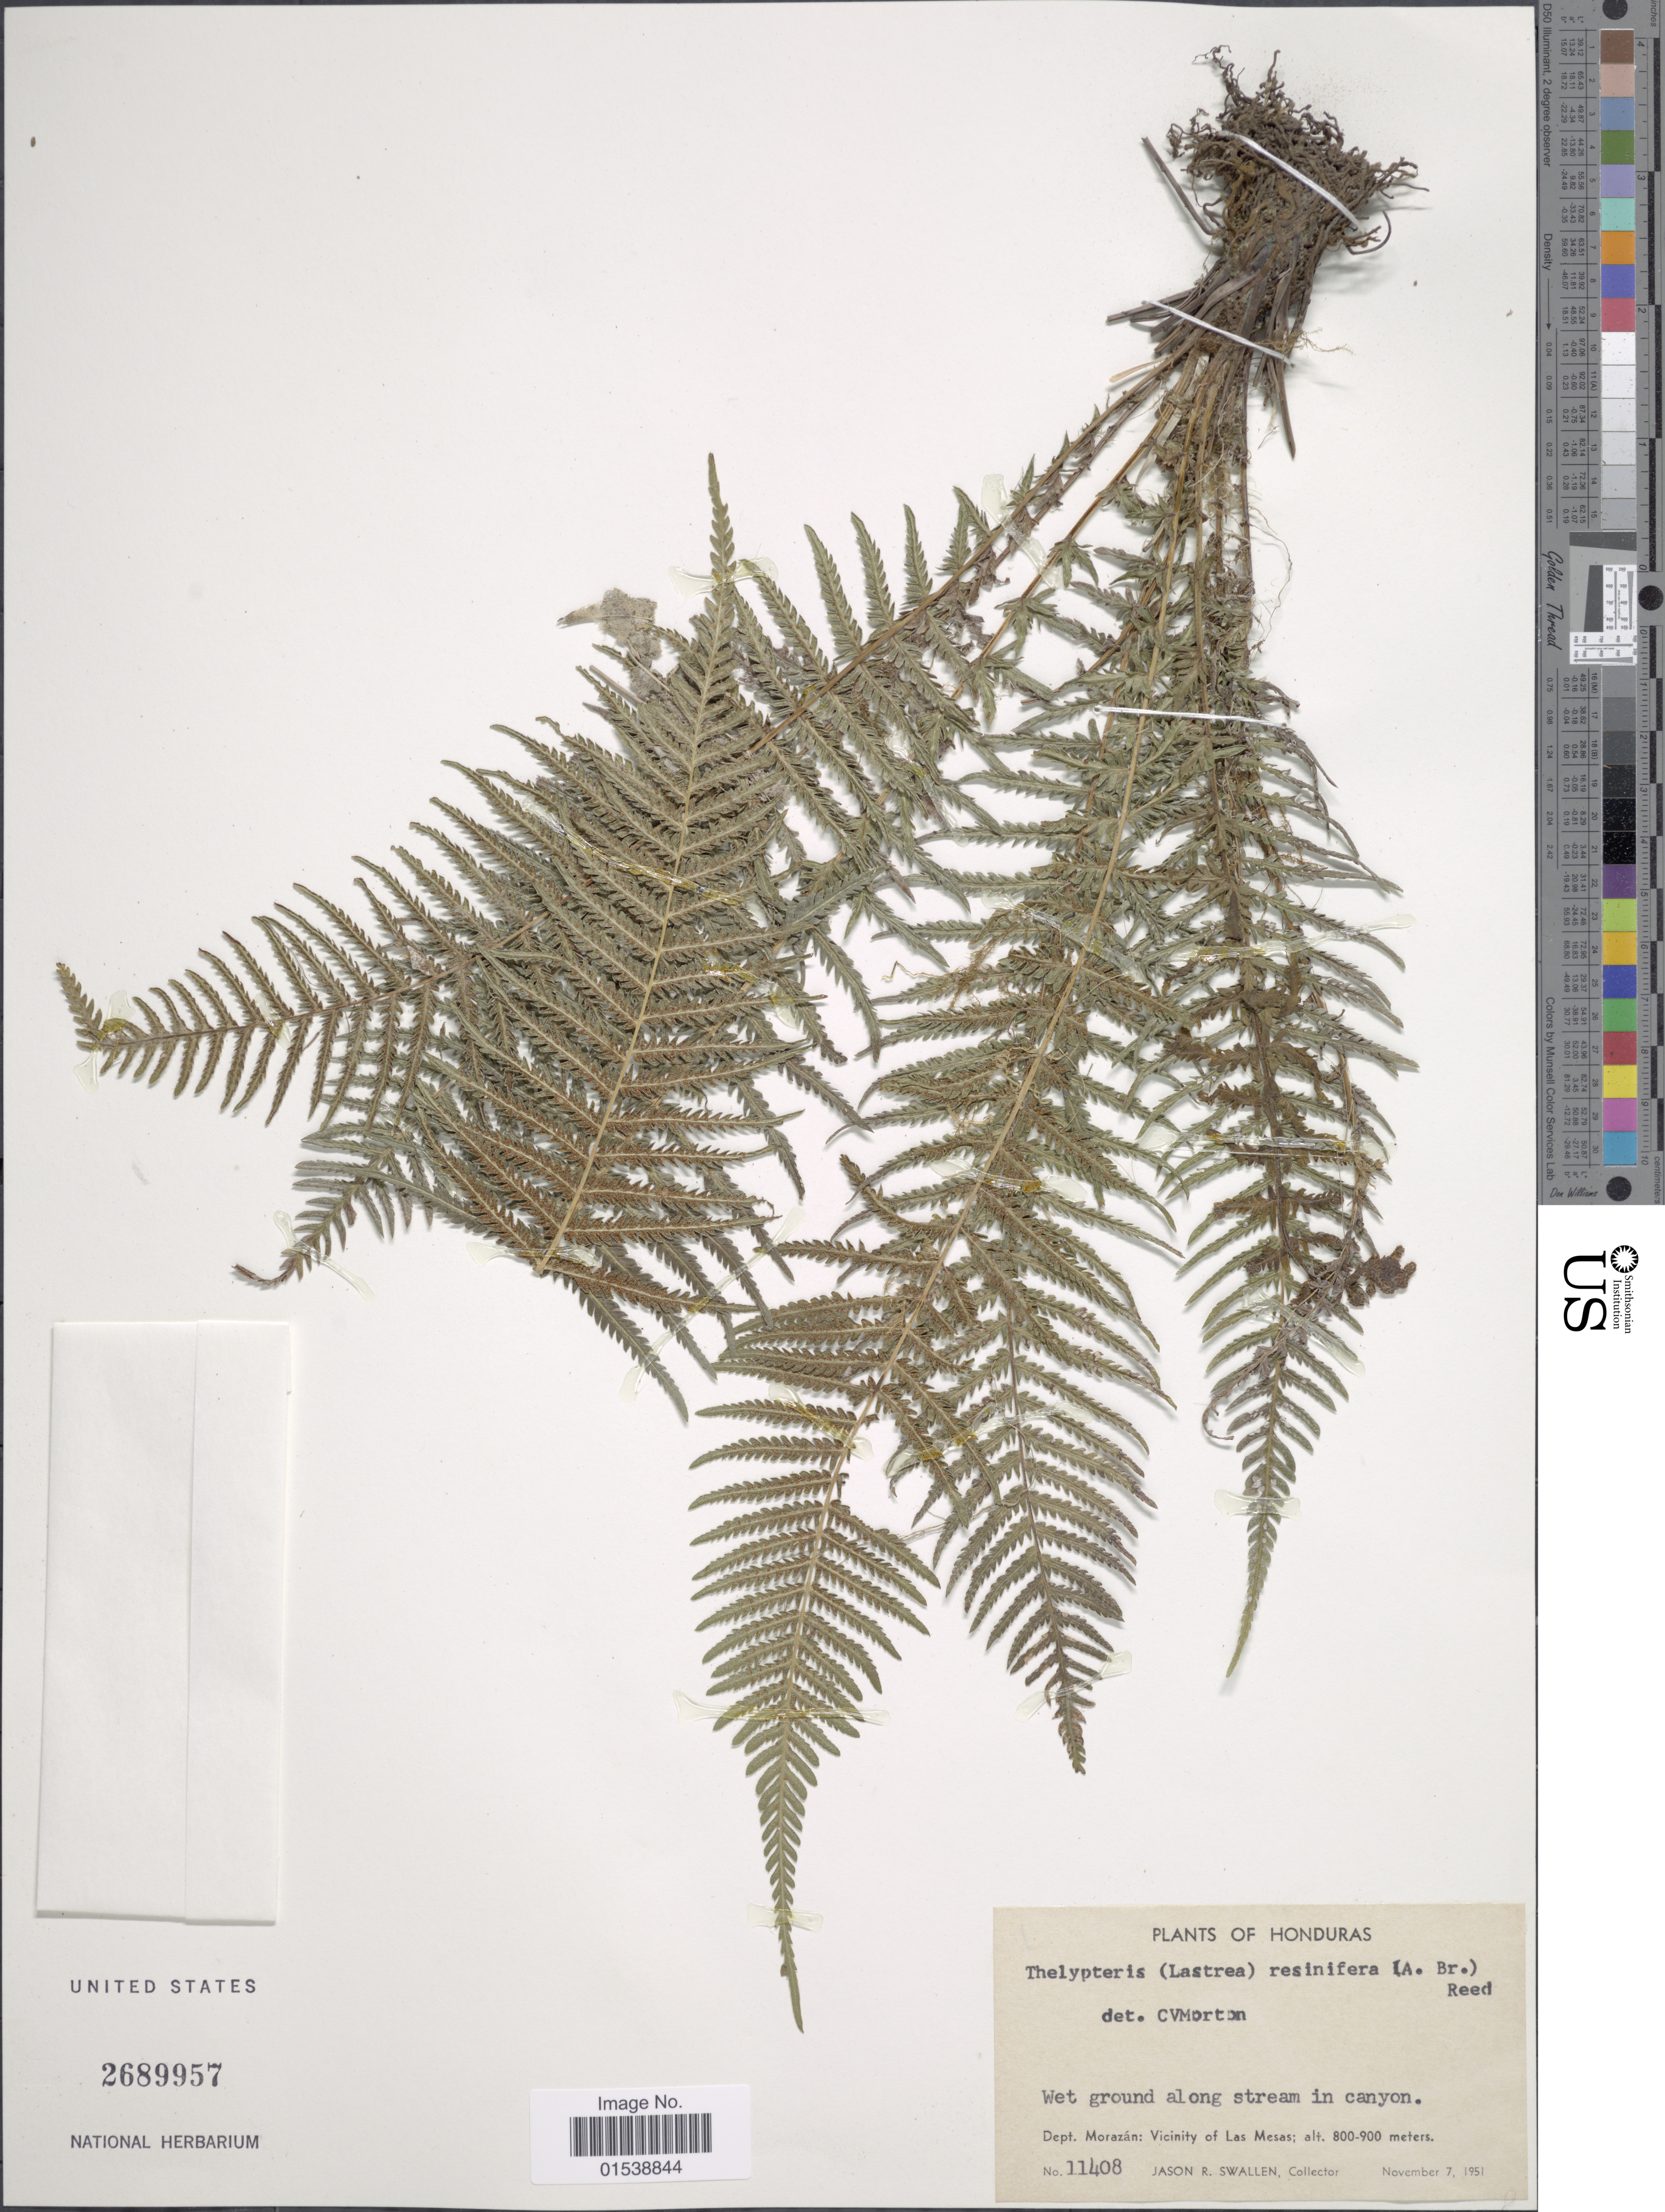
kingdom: Plantae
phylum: Tracheophyta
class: Polypodiopsida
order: Polypodiales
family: Thelypteridaceae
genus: Amauropelta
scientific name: Amauropelta resinifera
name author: (Desv.) Pic. Serm.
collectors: J. R. Swallen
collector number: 11408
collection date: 1951-11-07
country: El Salvador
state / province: Morazan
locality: Dept. Morazan: Vicinity of Las Mesas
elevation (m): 800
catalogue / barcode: US 2689957